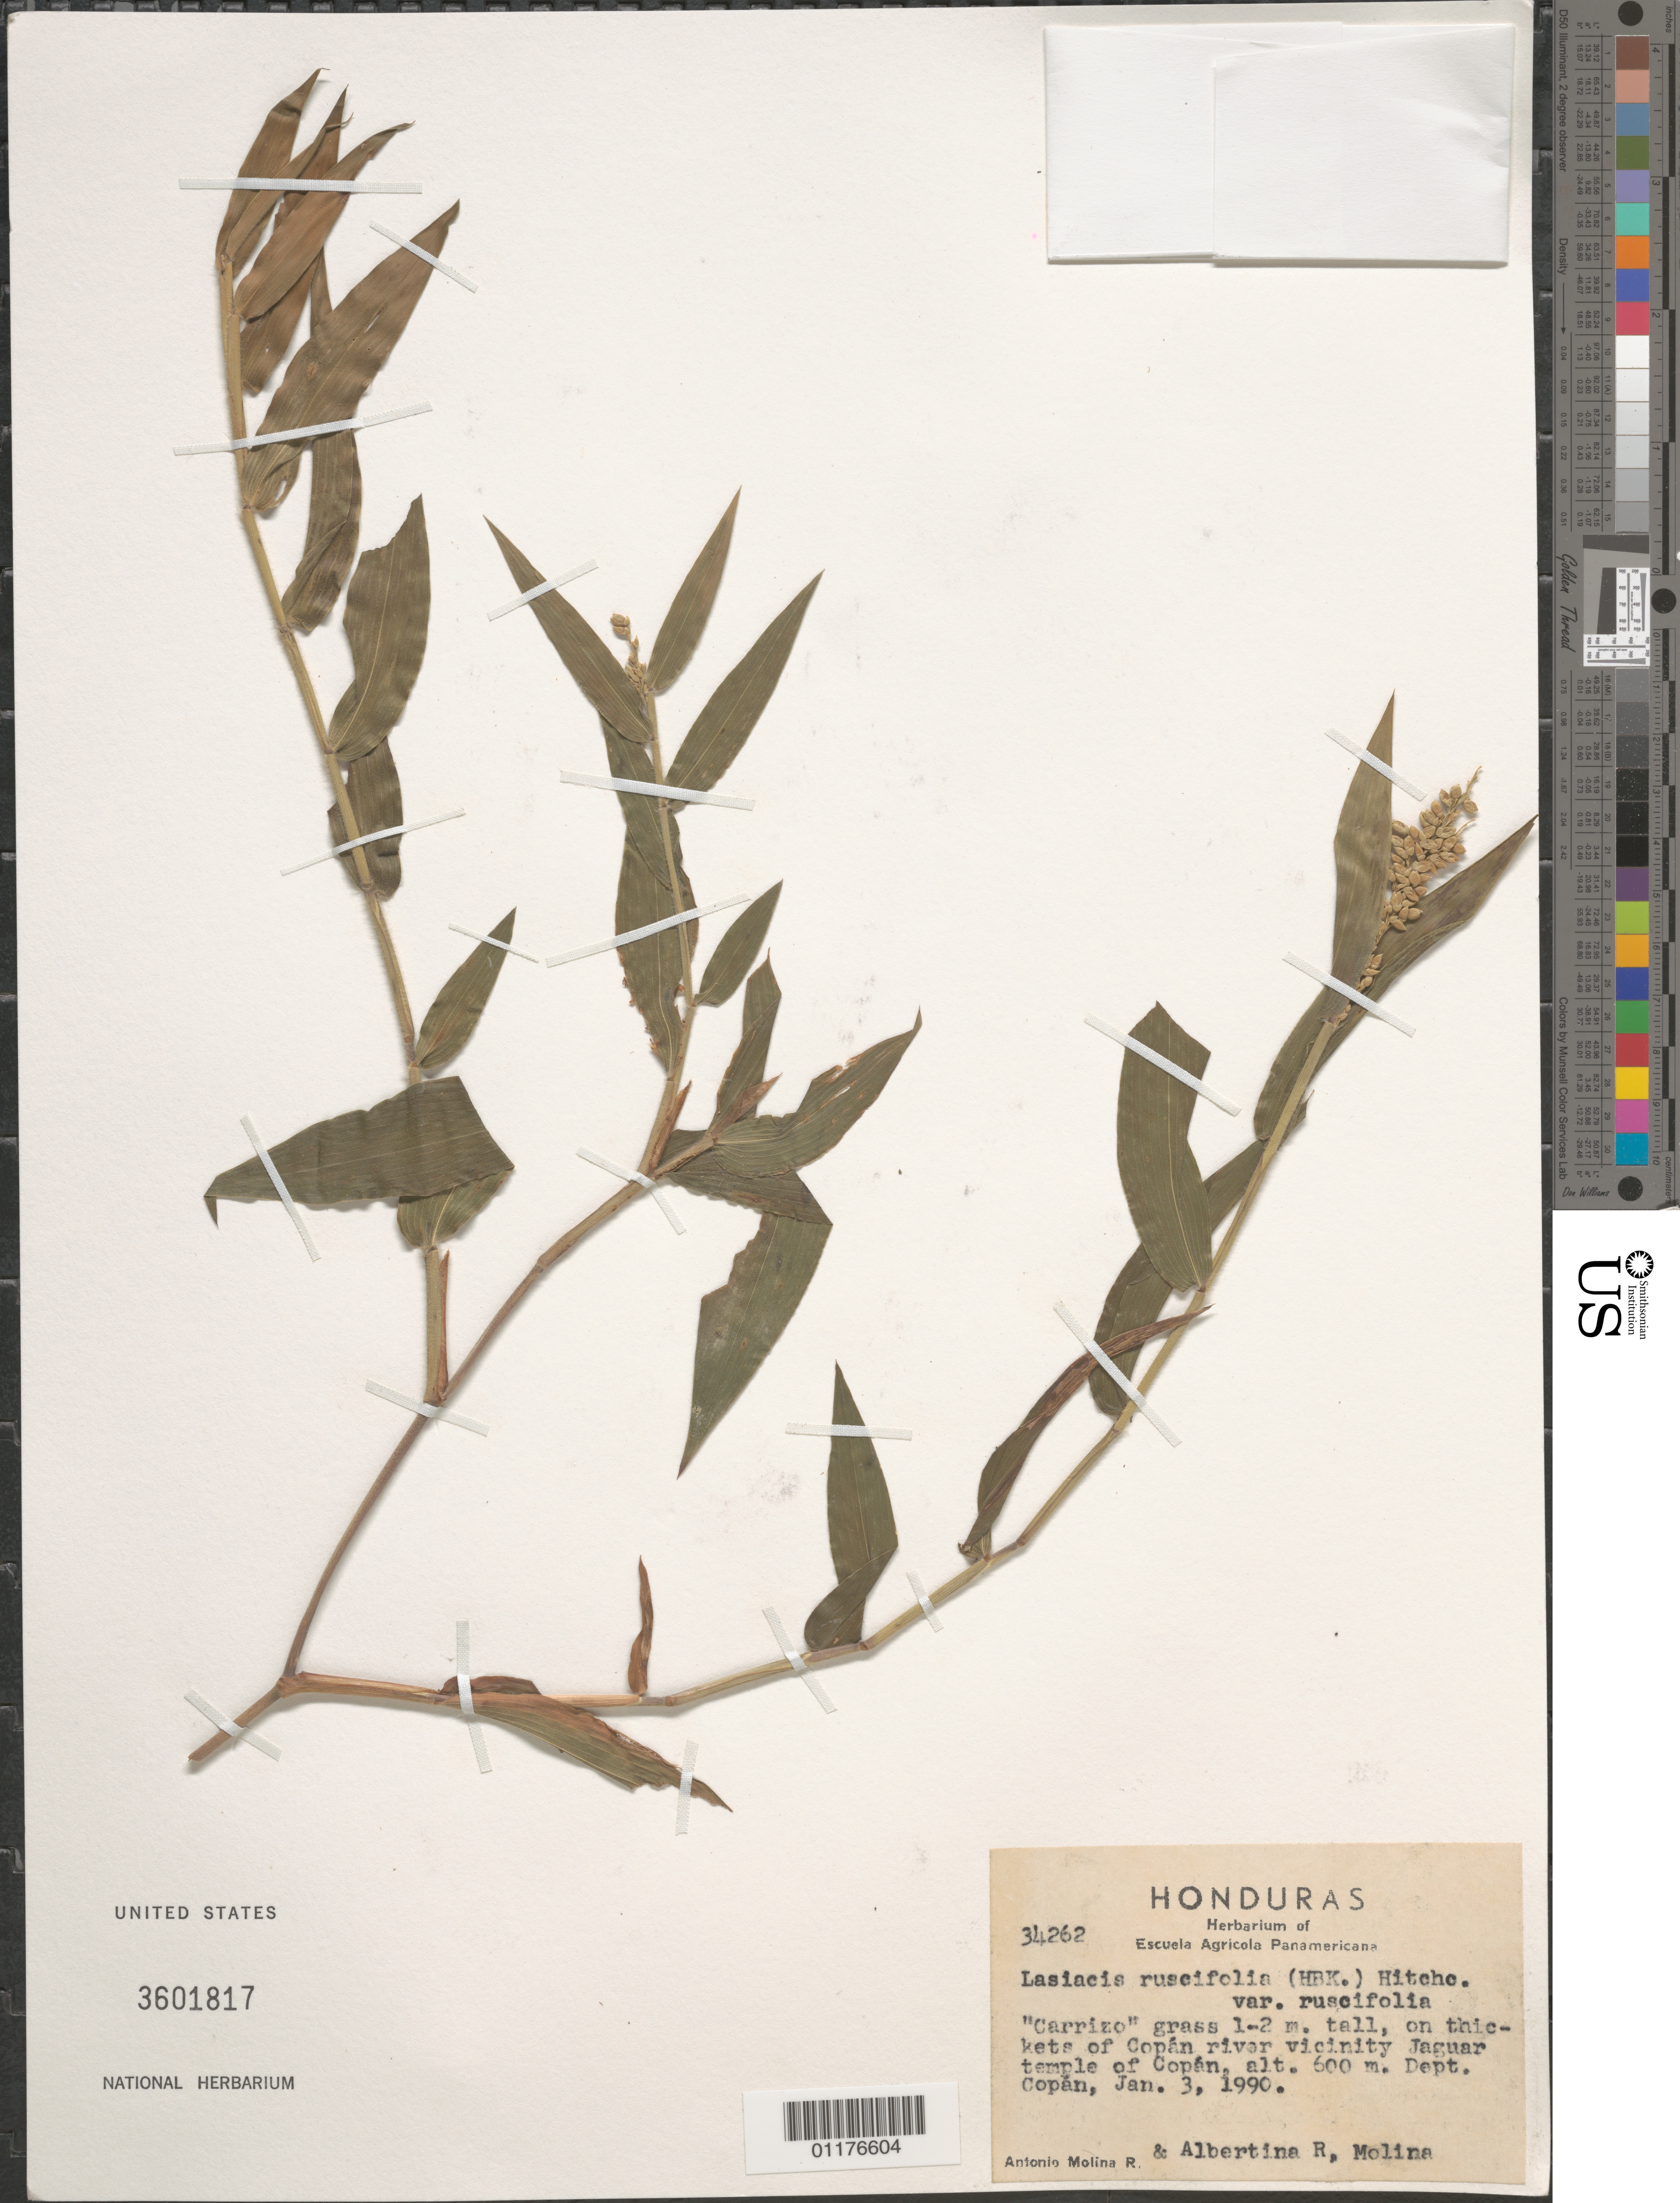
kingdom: Plantae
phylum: Tracheophyta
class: Liliopsida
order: Poales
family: Poaceae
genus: Lasiacis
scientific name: Lasiacis ruscifolia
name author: (Kunth) Hitchc.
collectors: A. Molina R. & A. R. Molina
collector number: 34262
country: Honduras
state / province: Copán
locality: On thickets of Copan River vicinity, Jaguar temple of Copan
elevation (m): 600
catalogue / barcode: US 3601817